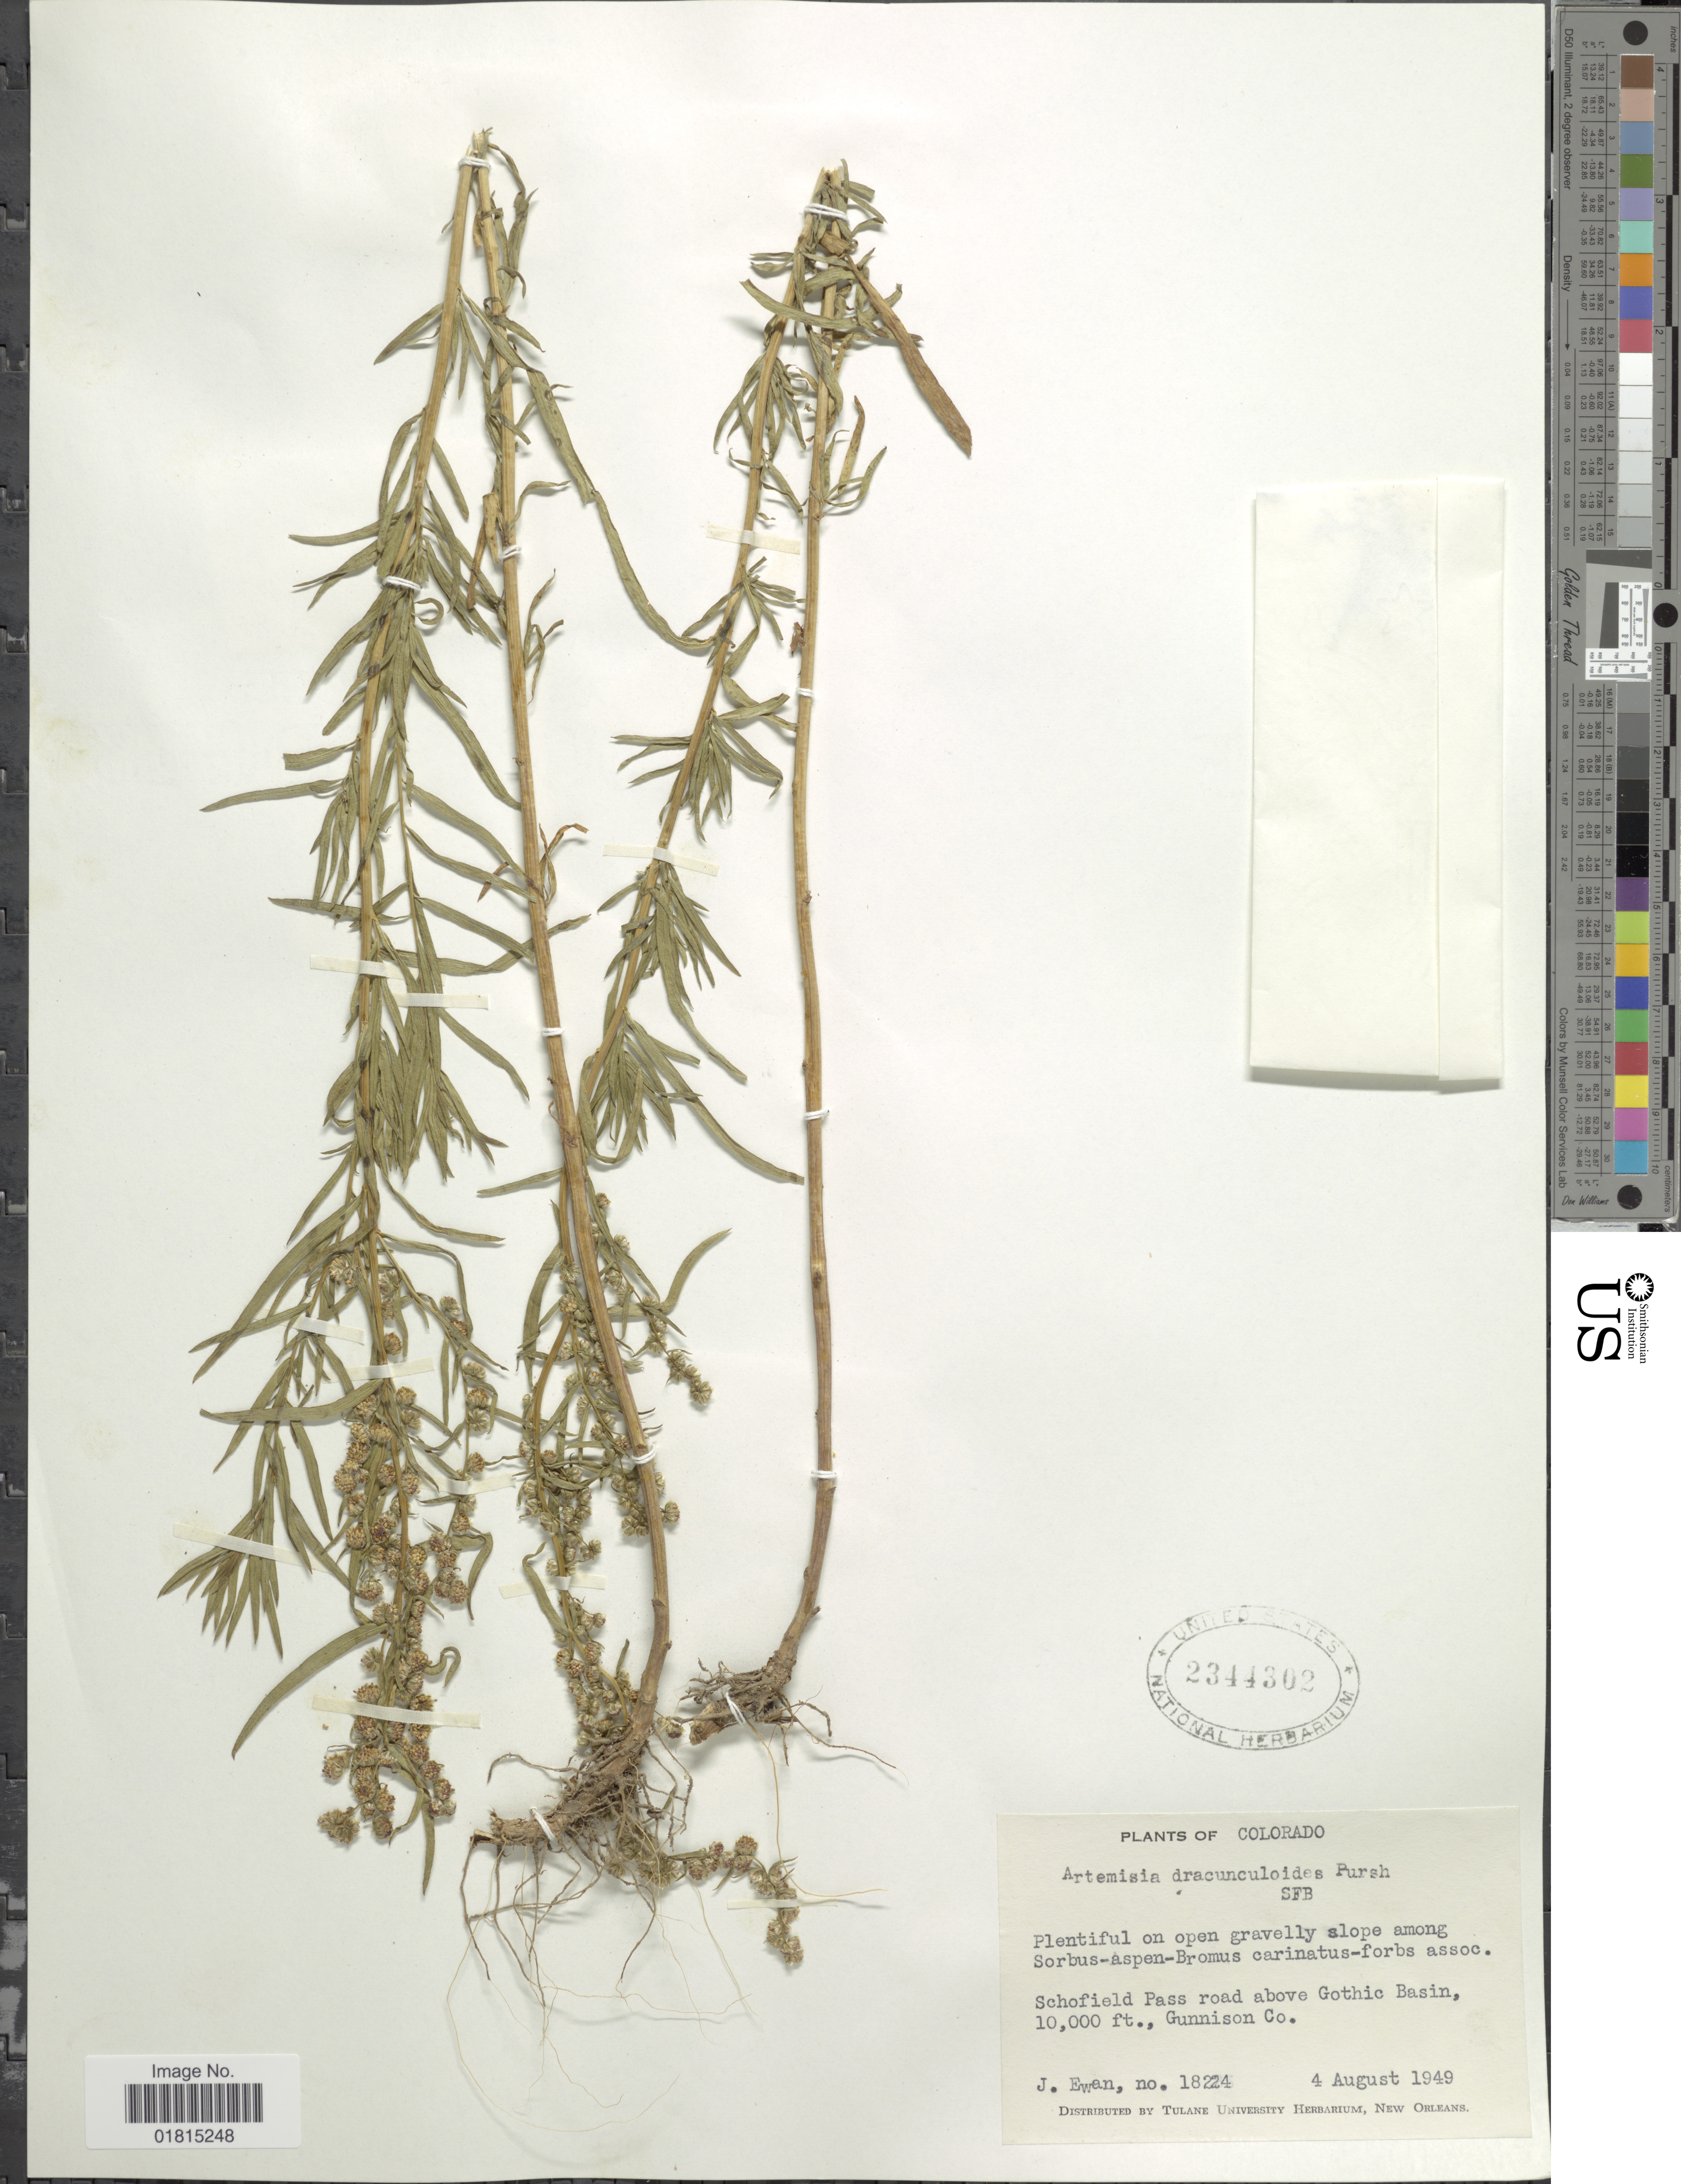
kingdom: Plantae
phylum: Tracheophyta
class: Magnoliopsida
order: Asterales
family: Asteraceae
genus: Artemisia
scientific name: Artemisia dracunculoides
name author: Pursh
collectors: J. A. Ewan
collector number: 18224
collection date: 1949-08-04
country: United States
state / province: Colorado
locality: Schofield Pass road above Gothic Basin, Gunnison Co.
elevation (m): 3048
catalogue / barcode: US 2344302